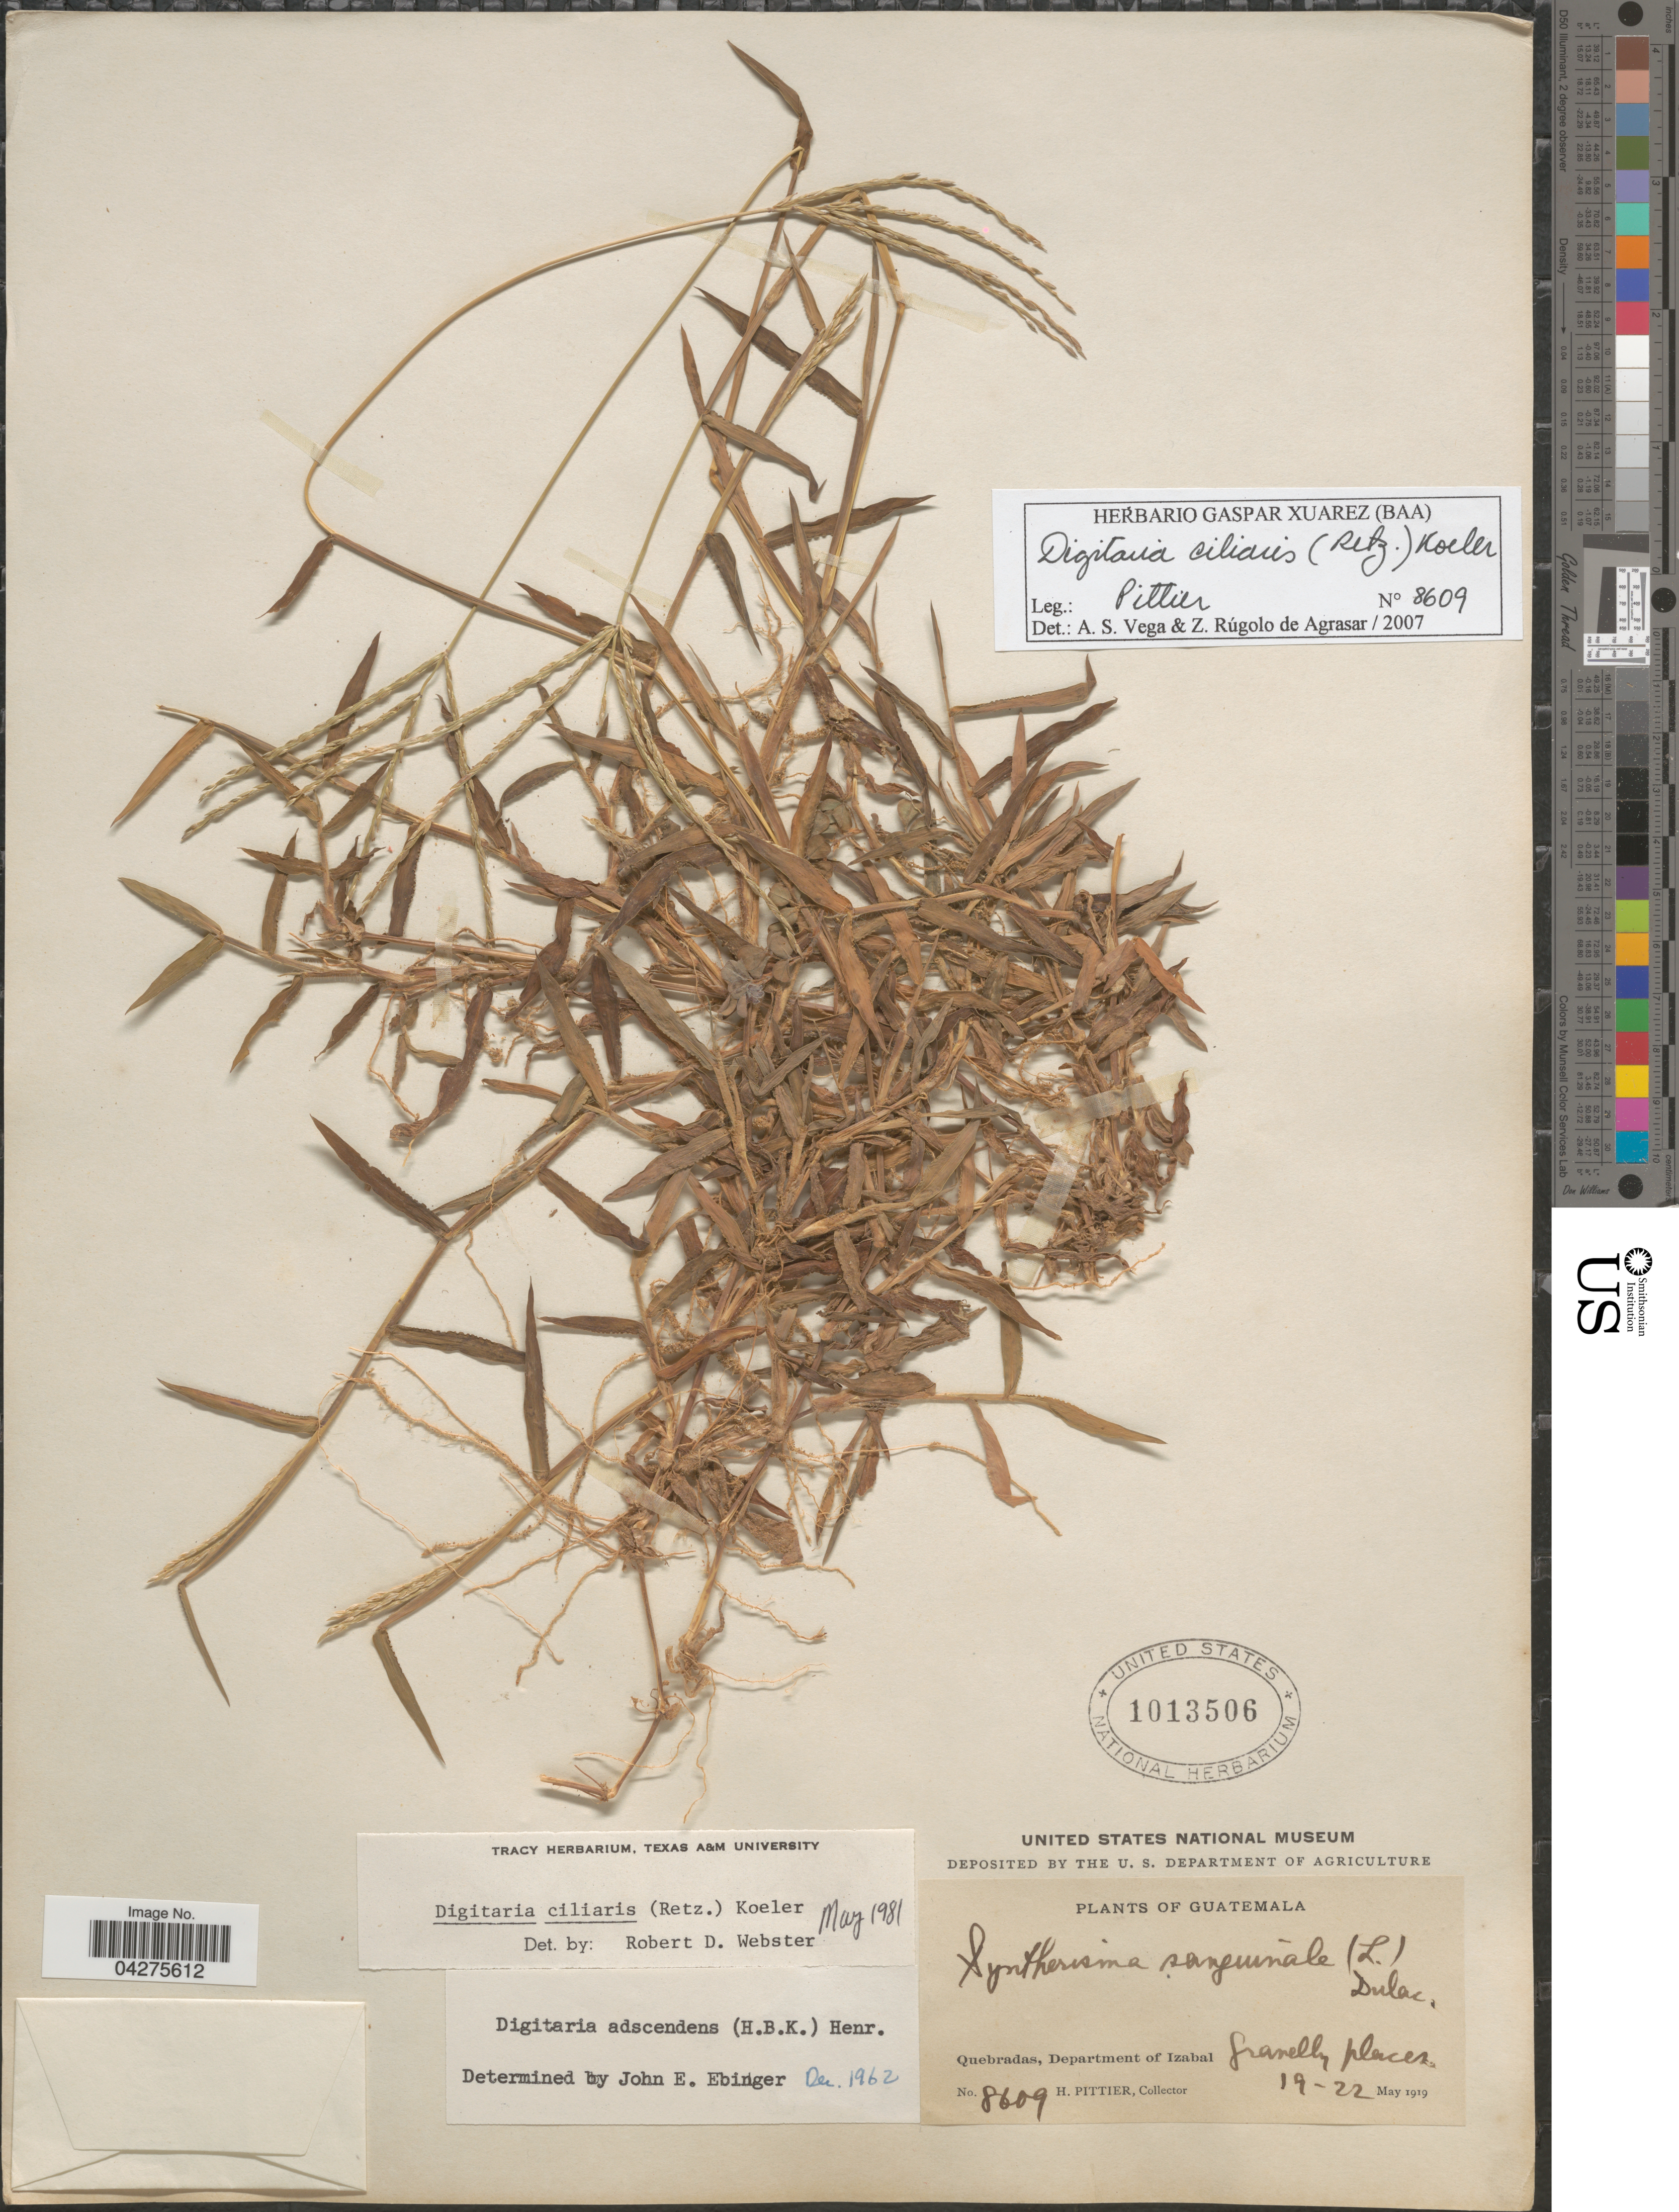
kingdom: Plantae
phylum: Tracheophyta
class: Liliopsida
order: Poales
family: Poaceae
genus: Digitaria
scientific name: Digitaria ciliaris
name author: (Retz.) Koeler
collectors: H. F. Pittier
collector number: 8609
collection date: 1919-05-19/1919-05-22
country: Guatemala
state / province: Izabal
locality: Quebradas, Department of Izabal.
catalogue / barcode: US 1013506